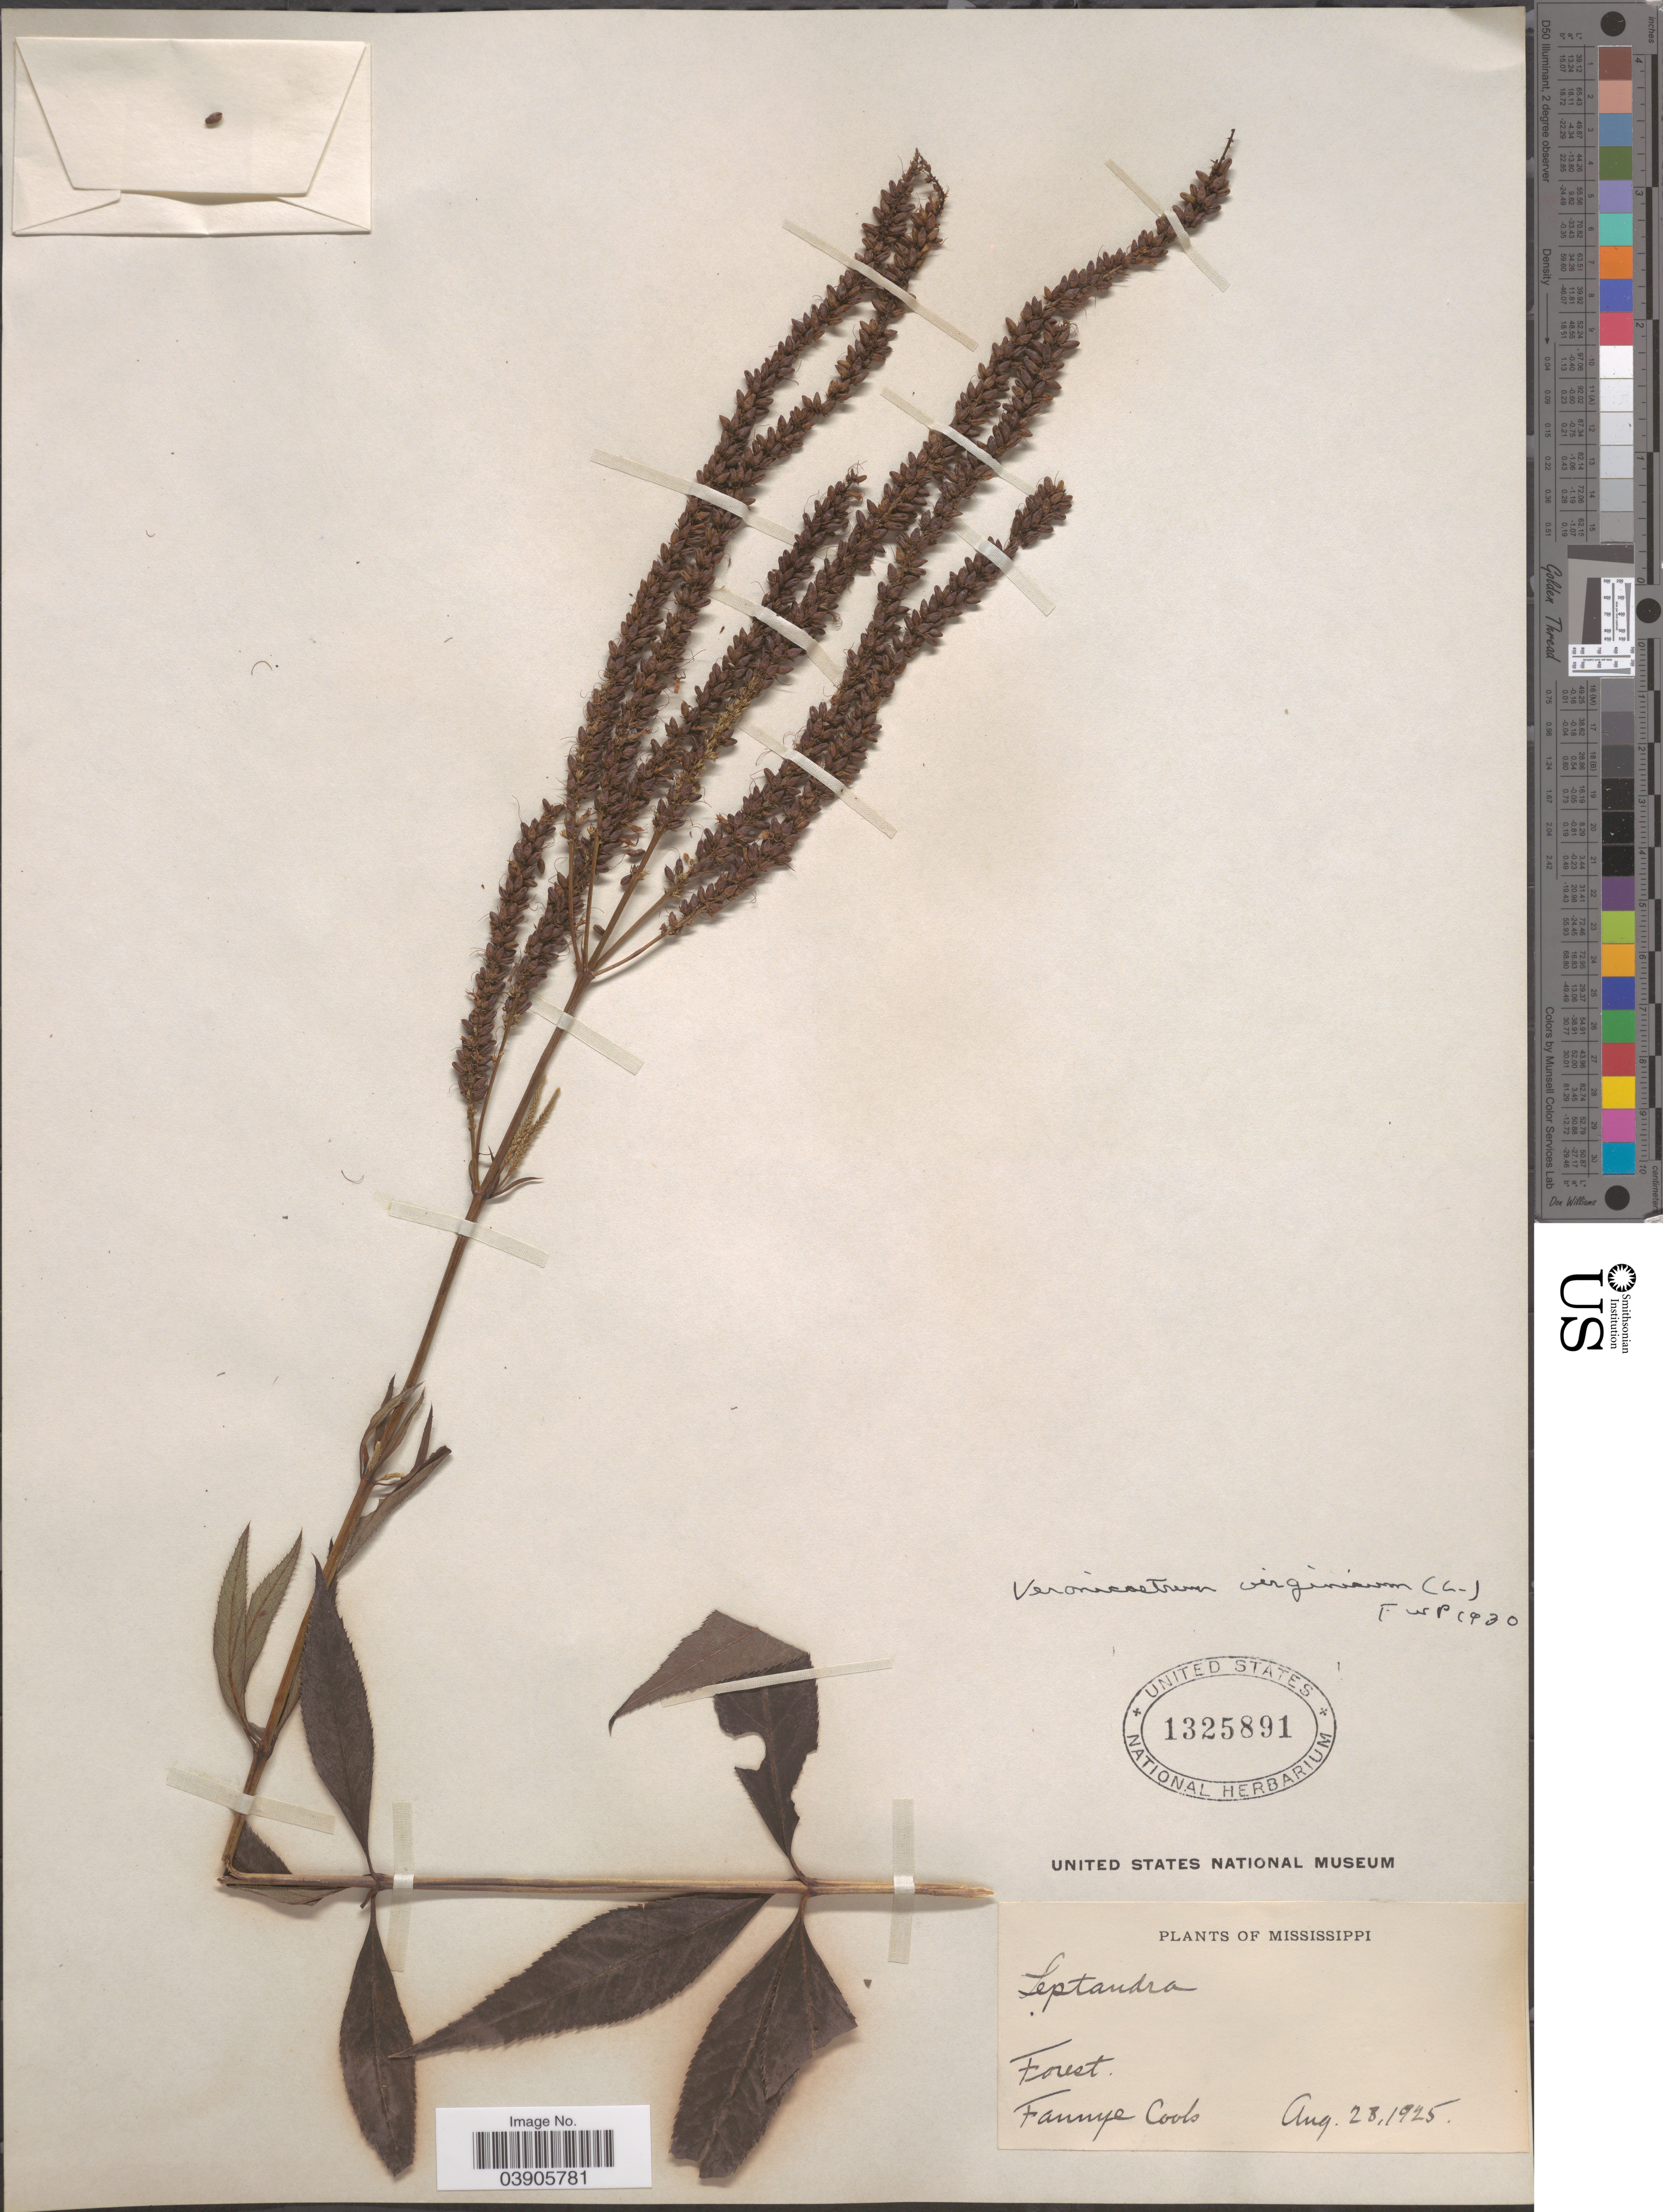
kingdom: Plantae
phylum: Tracheophyta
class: Magnoliopsida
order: Lamiales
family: Plantaginaceae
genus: Veronicastrum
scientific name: Veronicastrum virginicum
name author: (L.) Farw.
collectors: F. A. Cook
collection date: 1925-08-28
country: United States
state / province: Mississippi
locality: Forest.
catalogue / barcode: US 1325891